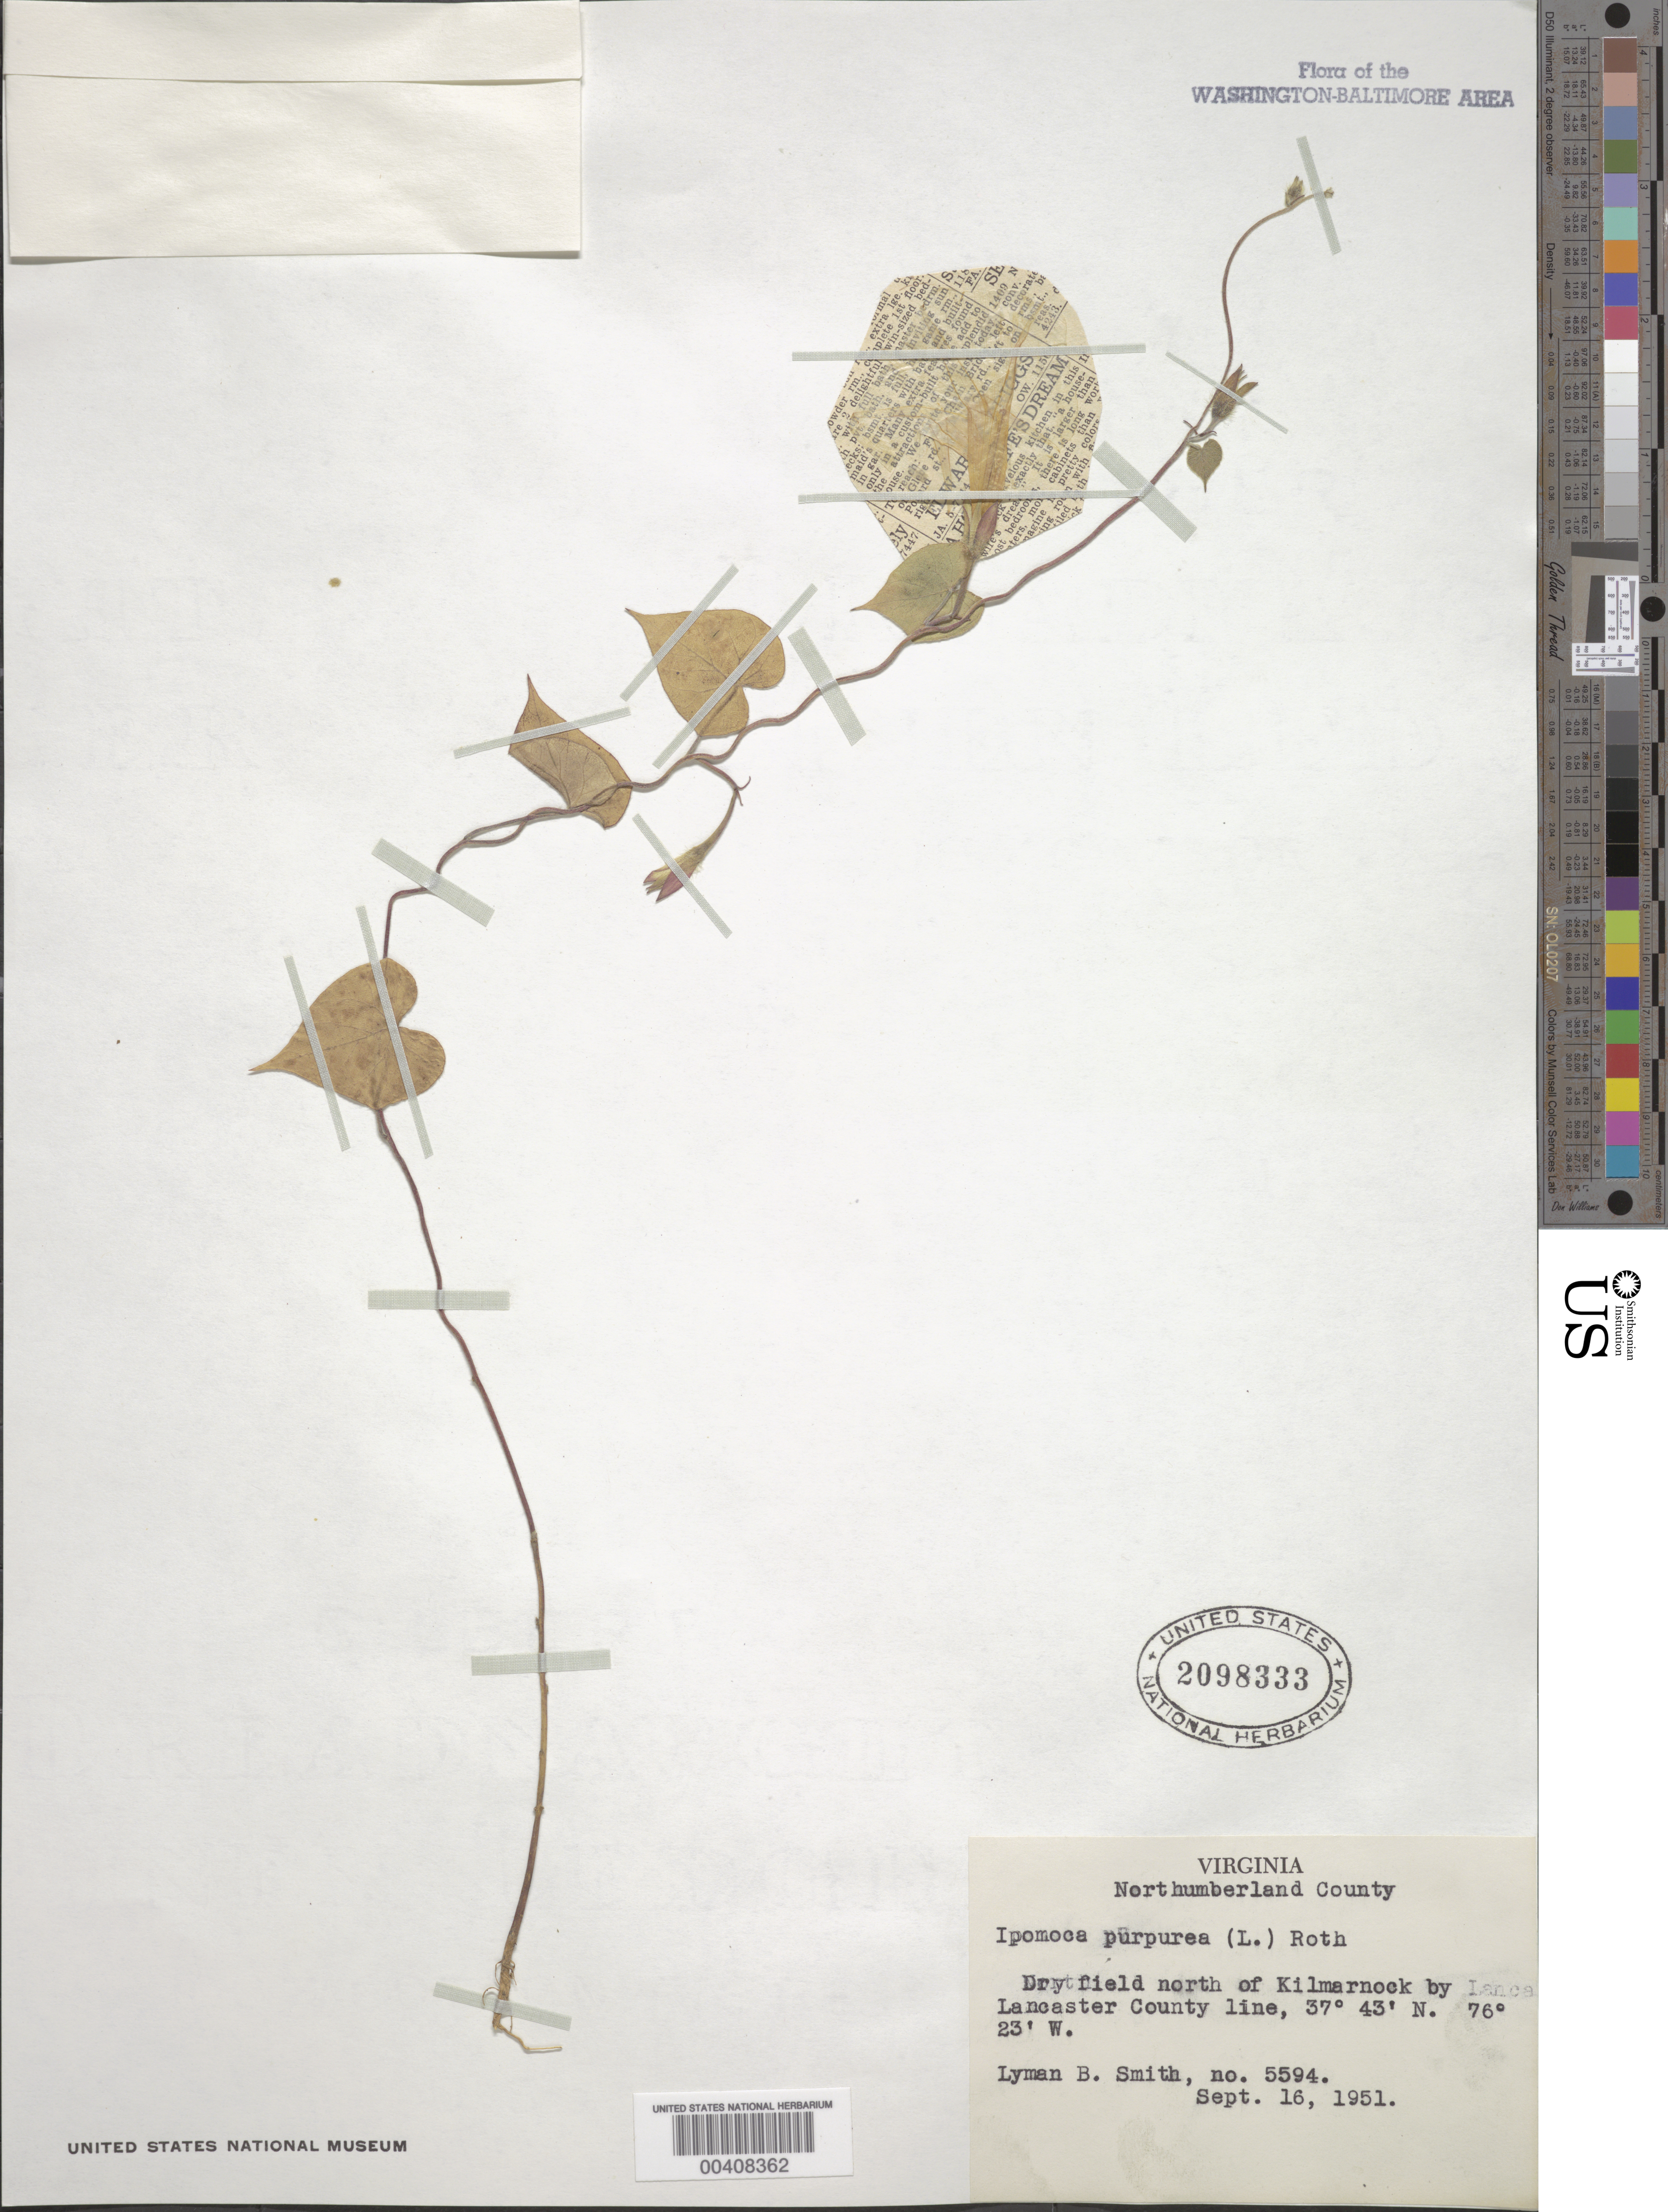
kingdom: Plantae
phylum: Tracheophyta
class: Magnoliopsida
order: Solanales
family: Convolvulaceae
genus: Ipomoea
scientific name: Ipomoea purpurea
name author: (L.) Roth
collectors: L. Smith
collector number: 5594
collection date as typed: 16 Sep 1951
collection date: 1951-09-16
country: United States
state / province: Virginia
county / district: Northumberland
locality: N, 76 Degrees 23 Minutes W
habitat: Dry field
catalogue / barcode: US 2098333